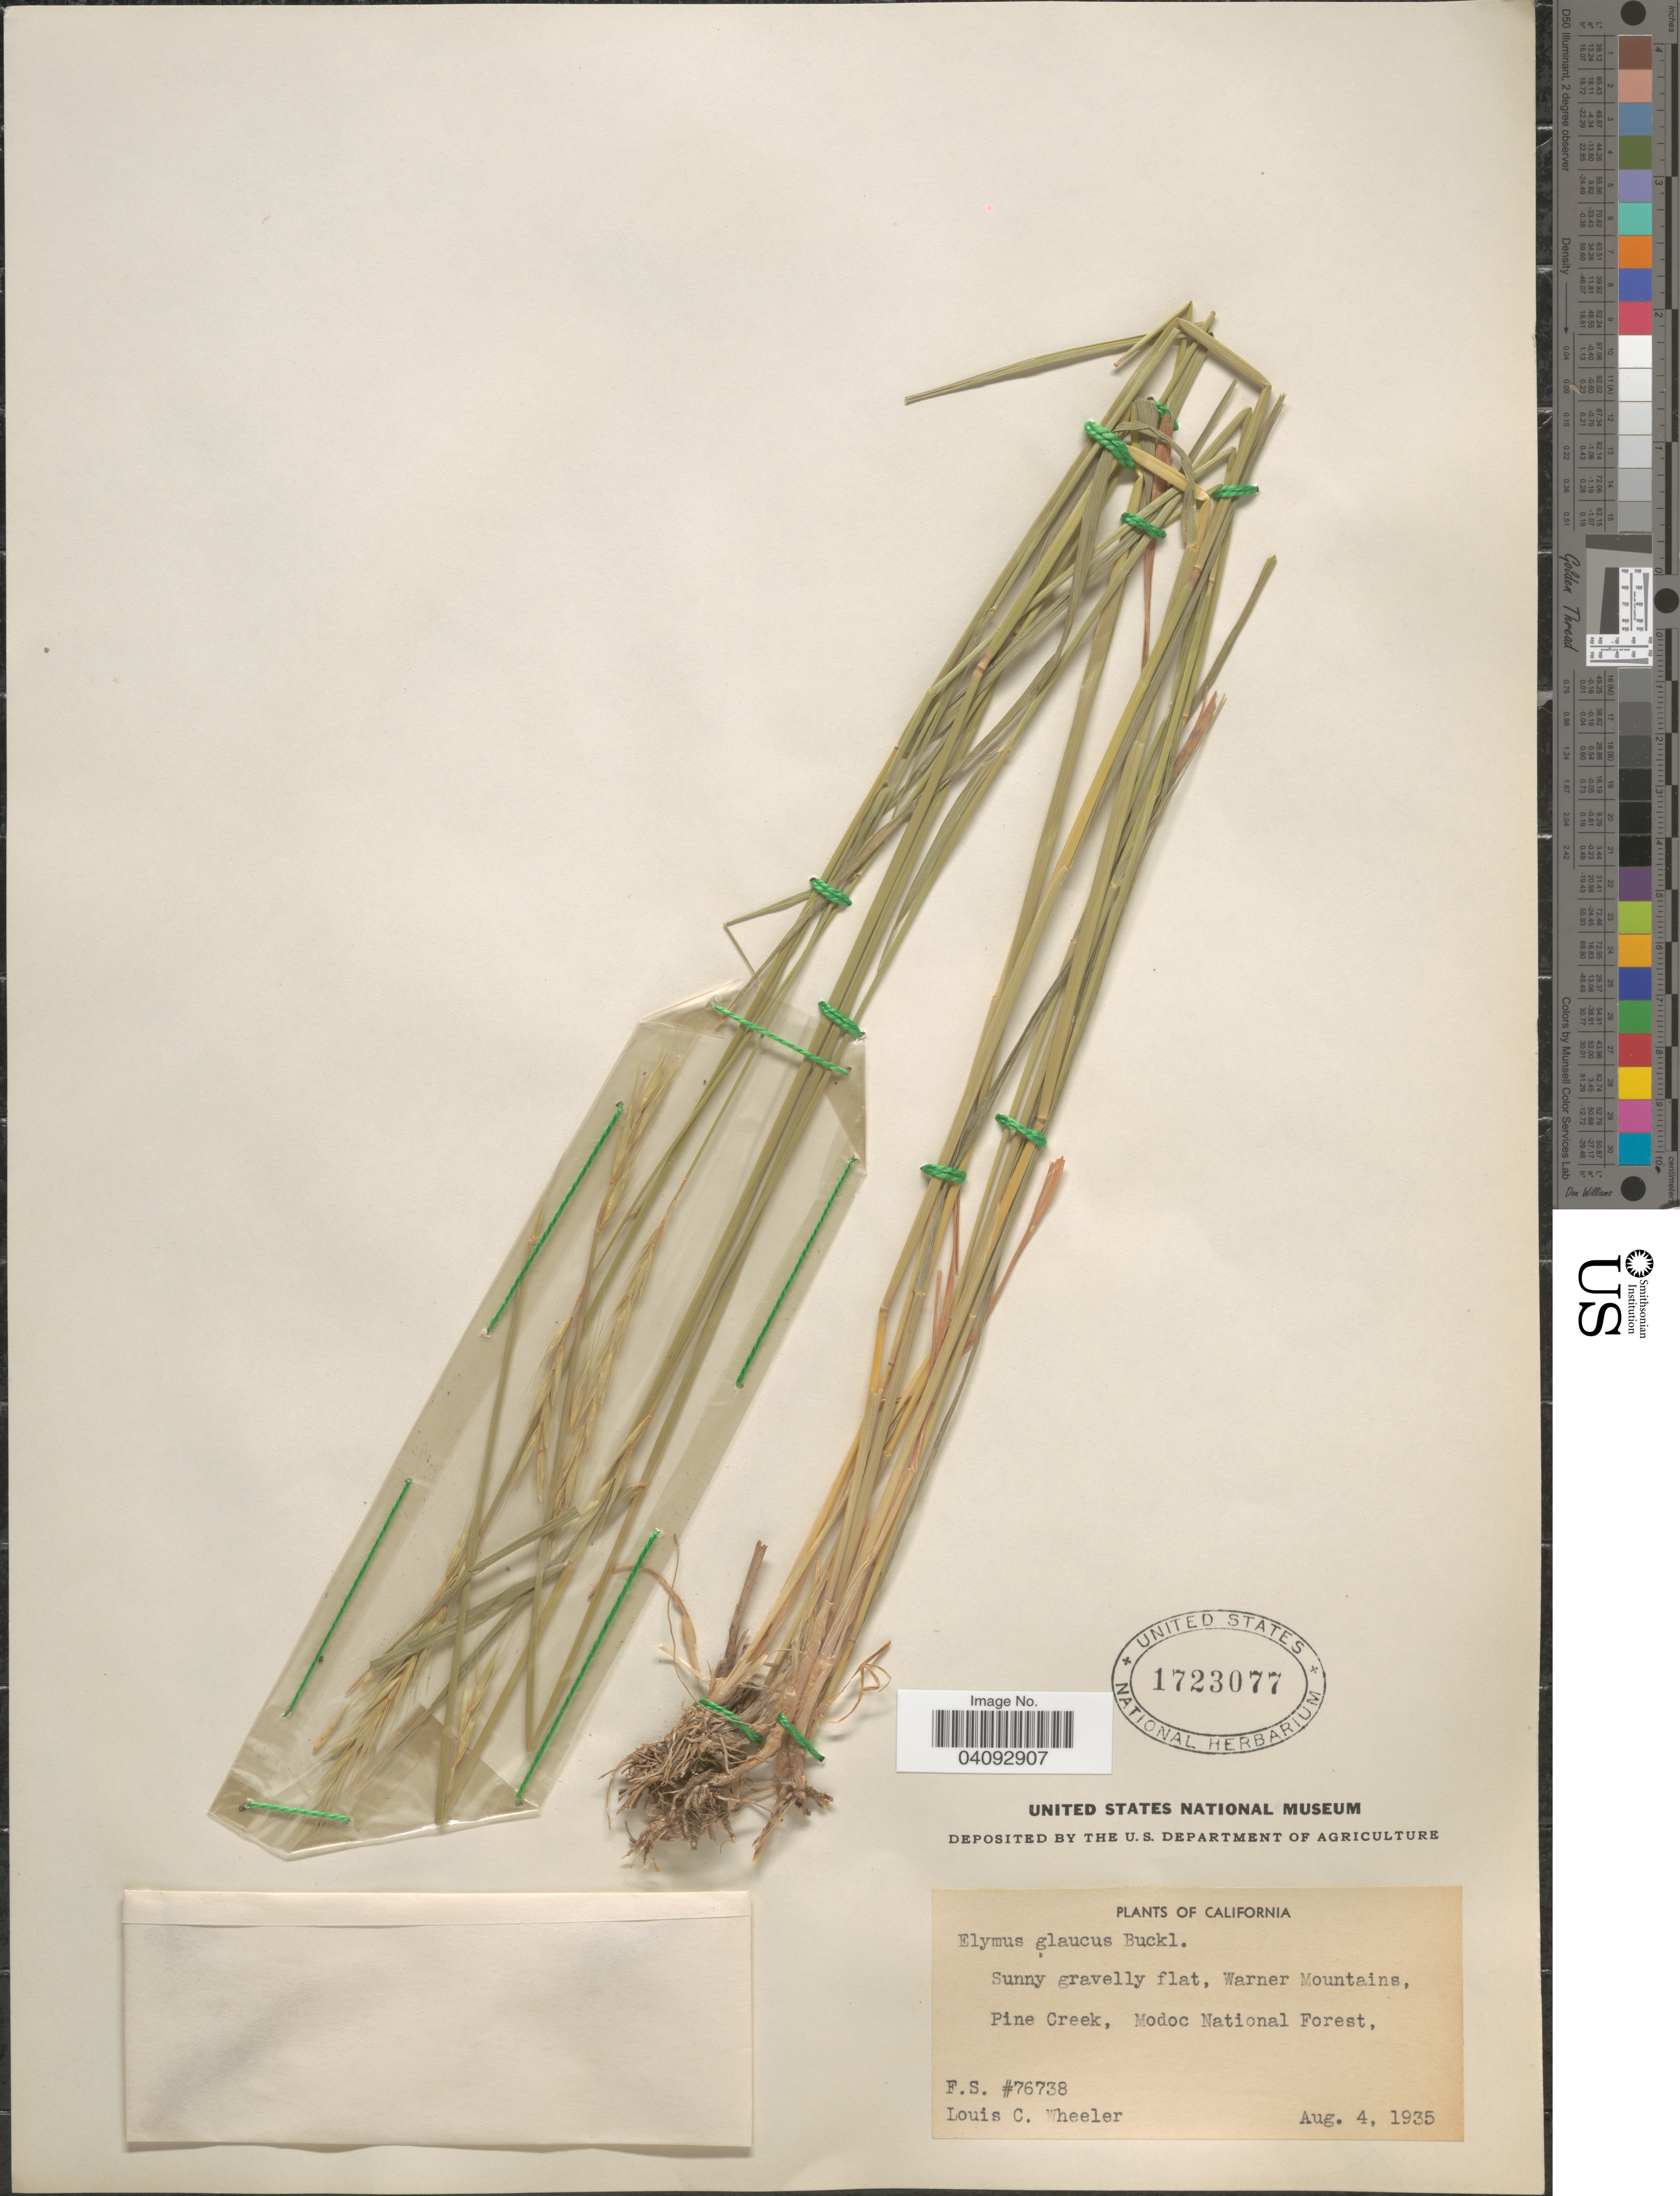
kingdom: Plantae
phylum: Tracheophyta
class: Liliopsida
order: Poales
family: Poaceae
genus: Elymus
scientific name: Elymus glaucus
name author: Buckley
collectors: L. C. Wheeler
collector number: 76738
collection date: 1935-08-04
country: United States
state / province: California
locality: Sunny gravelly flat, Warner Mountains, Pine Creek, Modoc National Forest.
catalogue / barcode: US 1723077